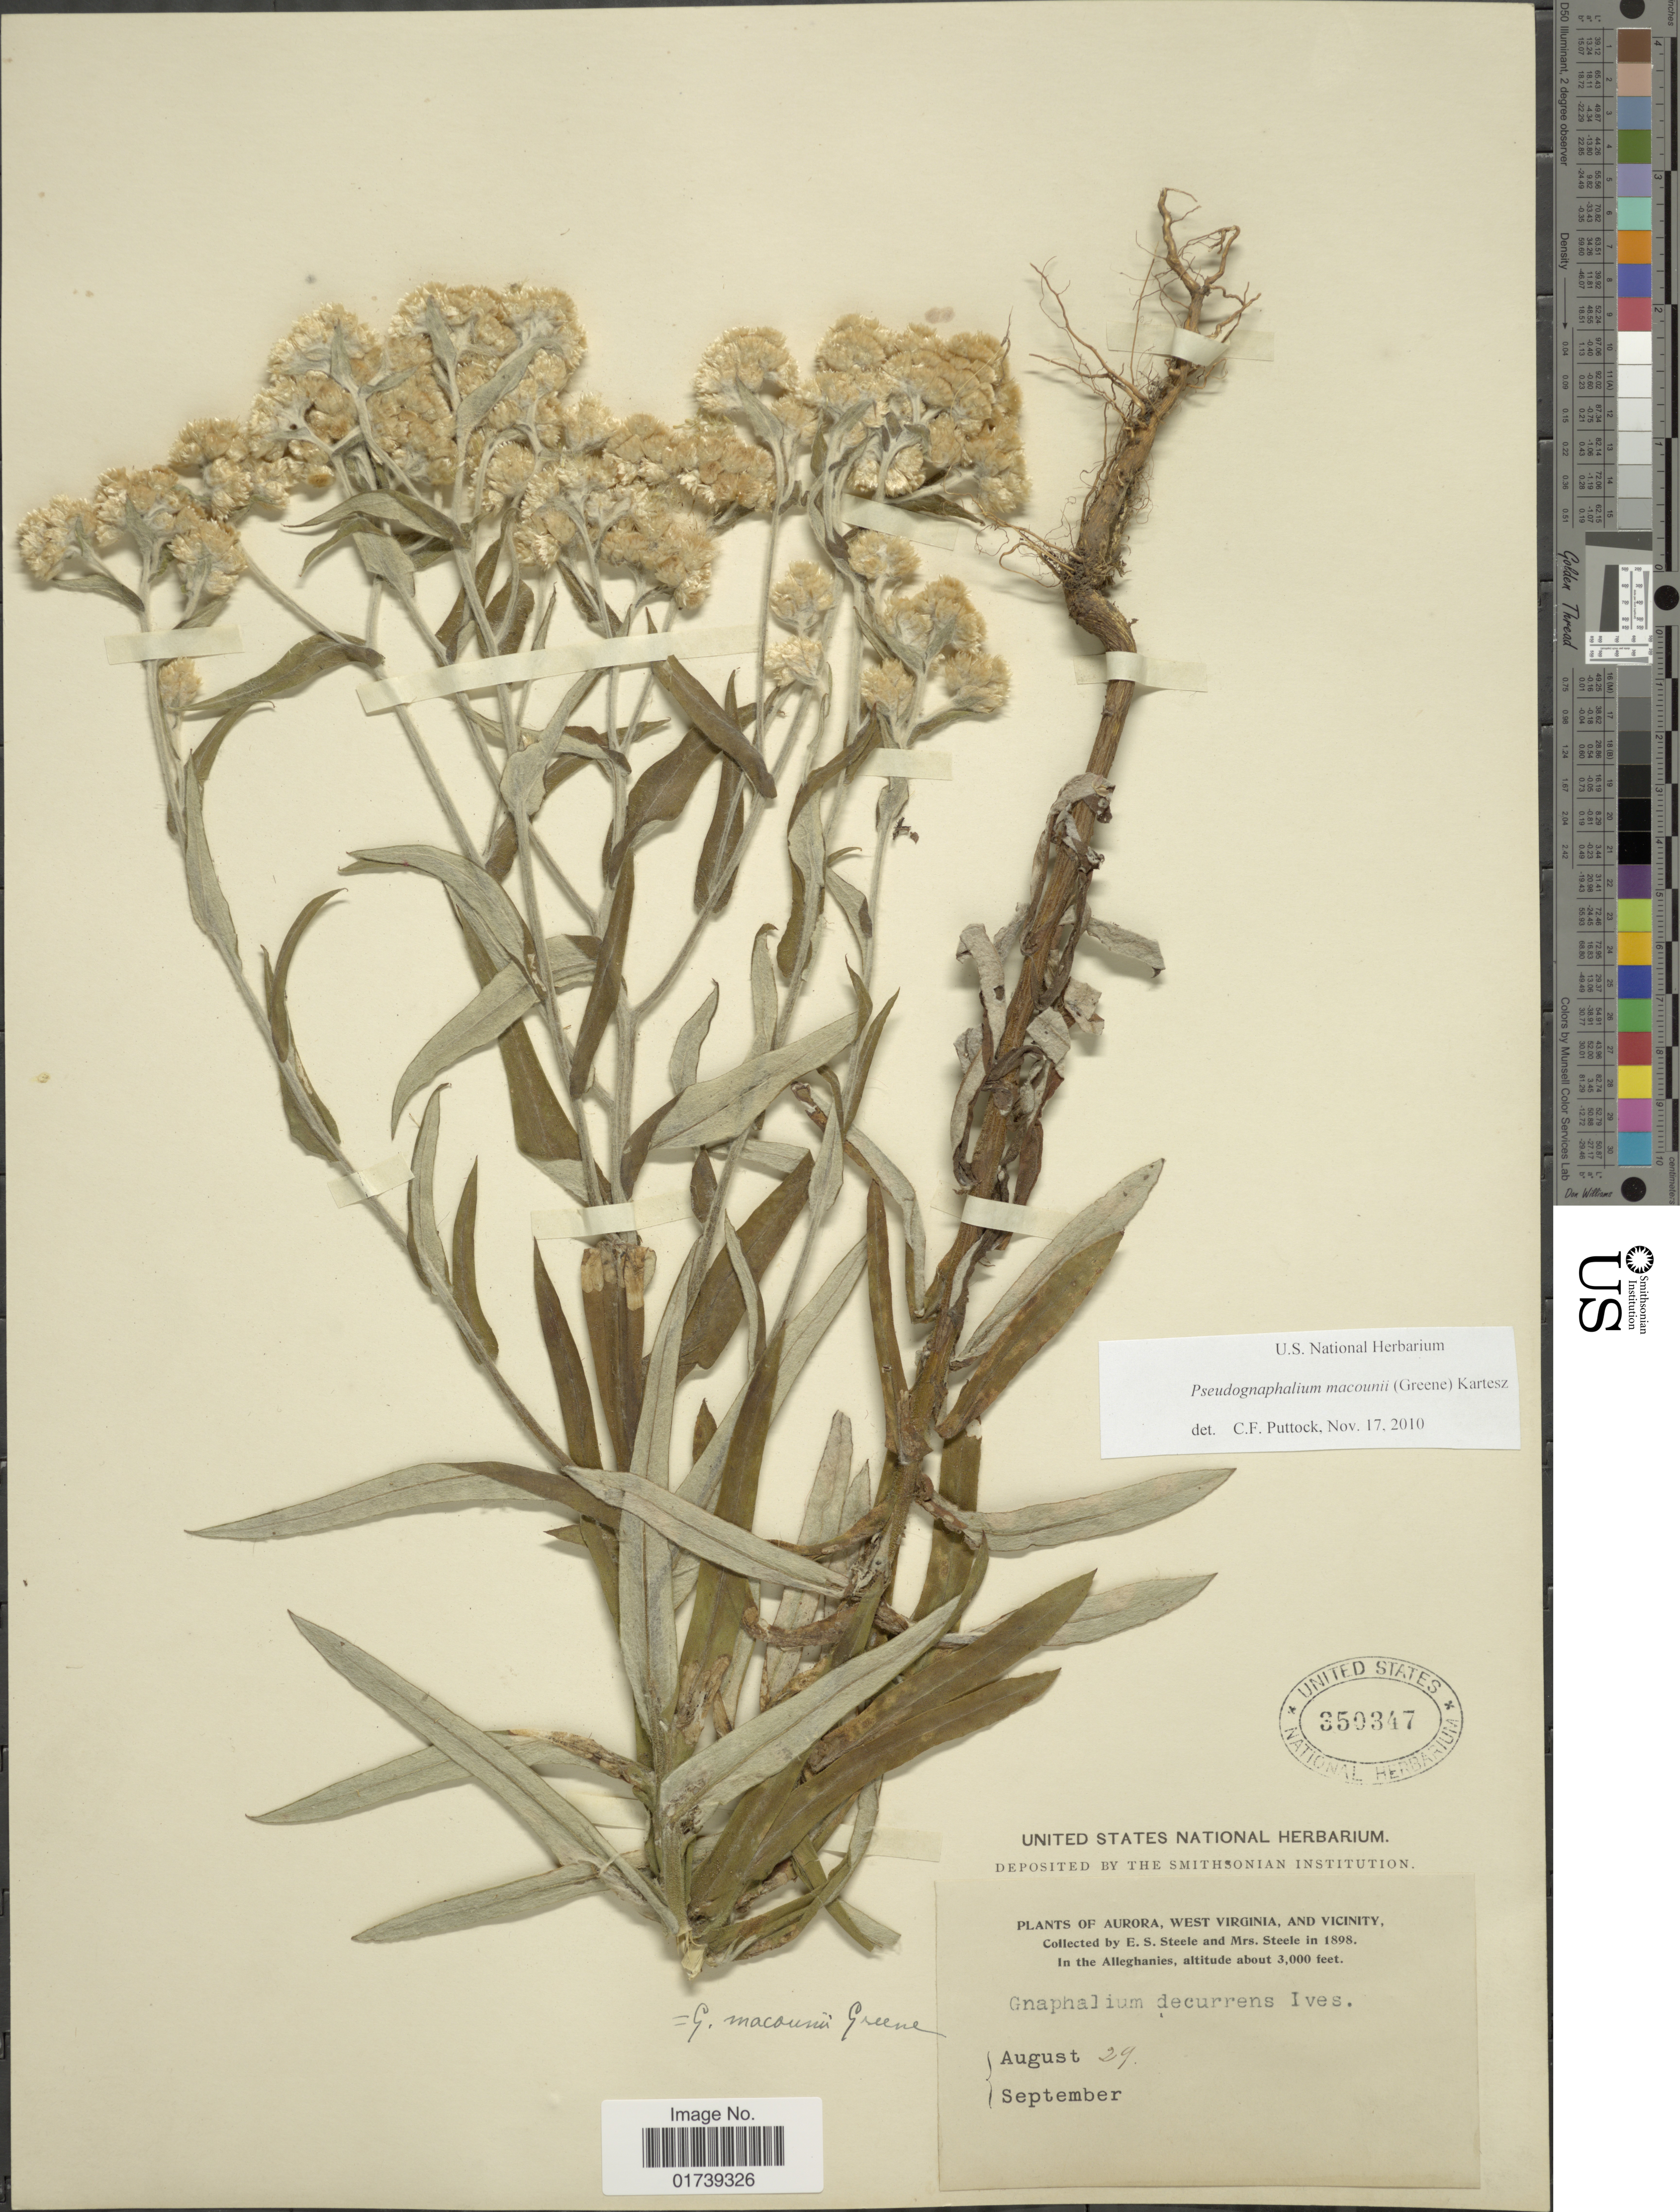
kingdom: Plantae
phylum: Tracheophyta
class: Magnoliopsida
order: Asterales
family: Asteraceae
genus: Pseudognaphalium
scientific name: Pseudognaphalium macounii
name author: (Greene) Kartesz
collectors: E. Steele & Mrs. E. S. Steele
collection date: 1898-08-29/1898-09-29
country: United States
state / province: West Virginia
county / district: Preston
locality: Aurora, West Virginia, and vicinity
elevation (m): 914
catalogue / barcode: US 350347